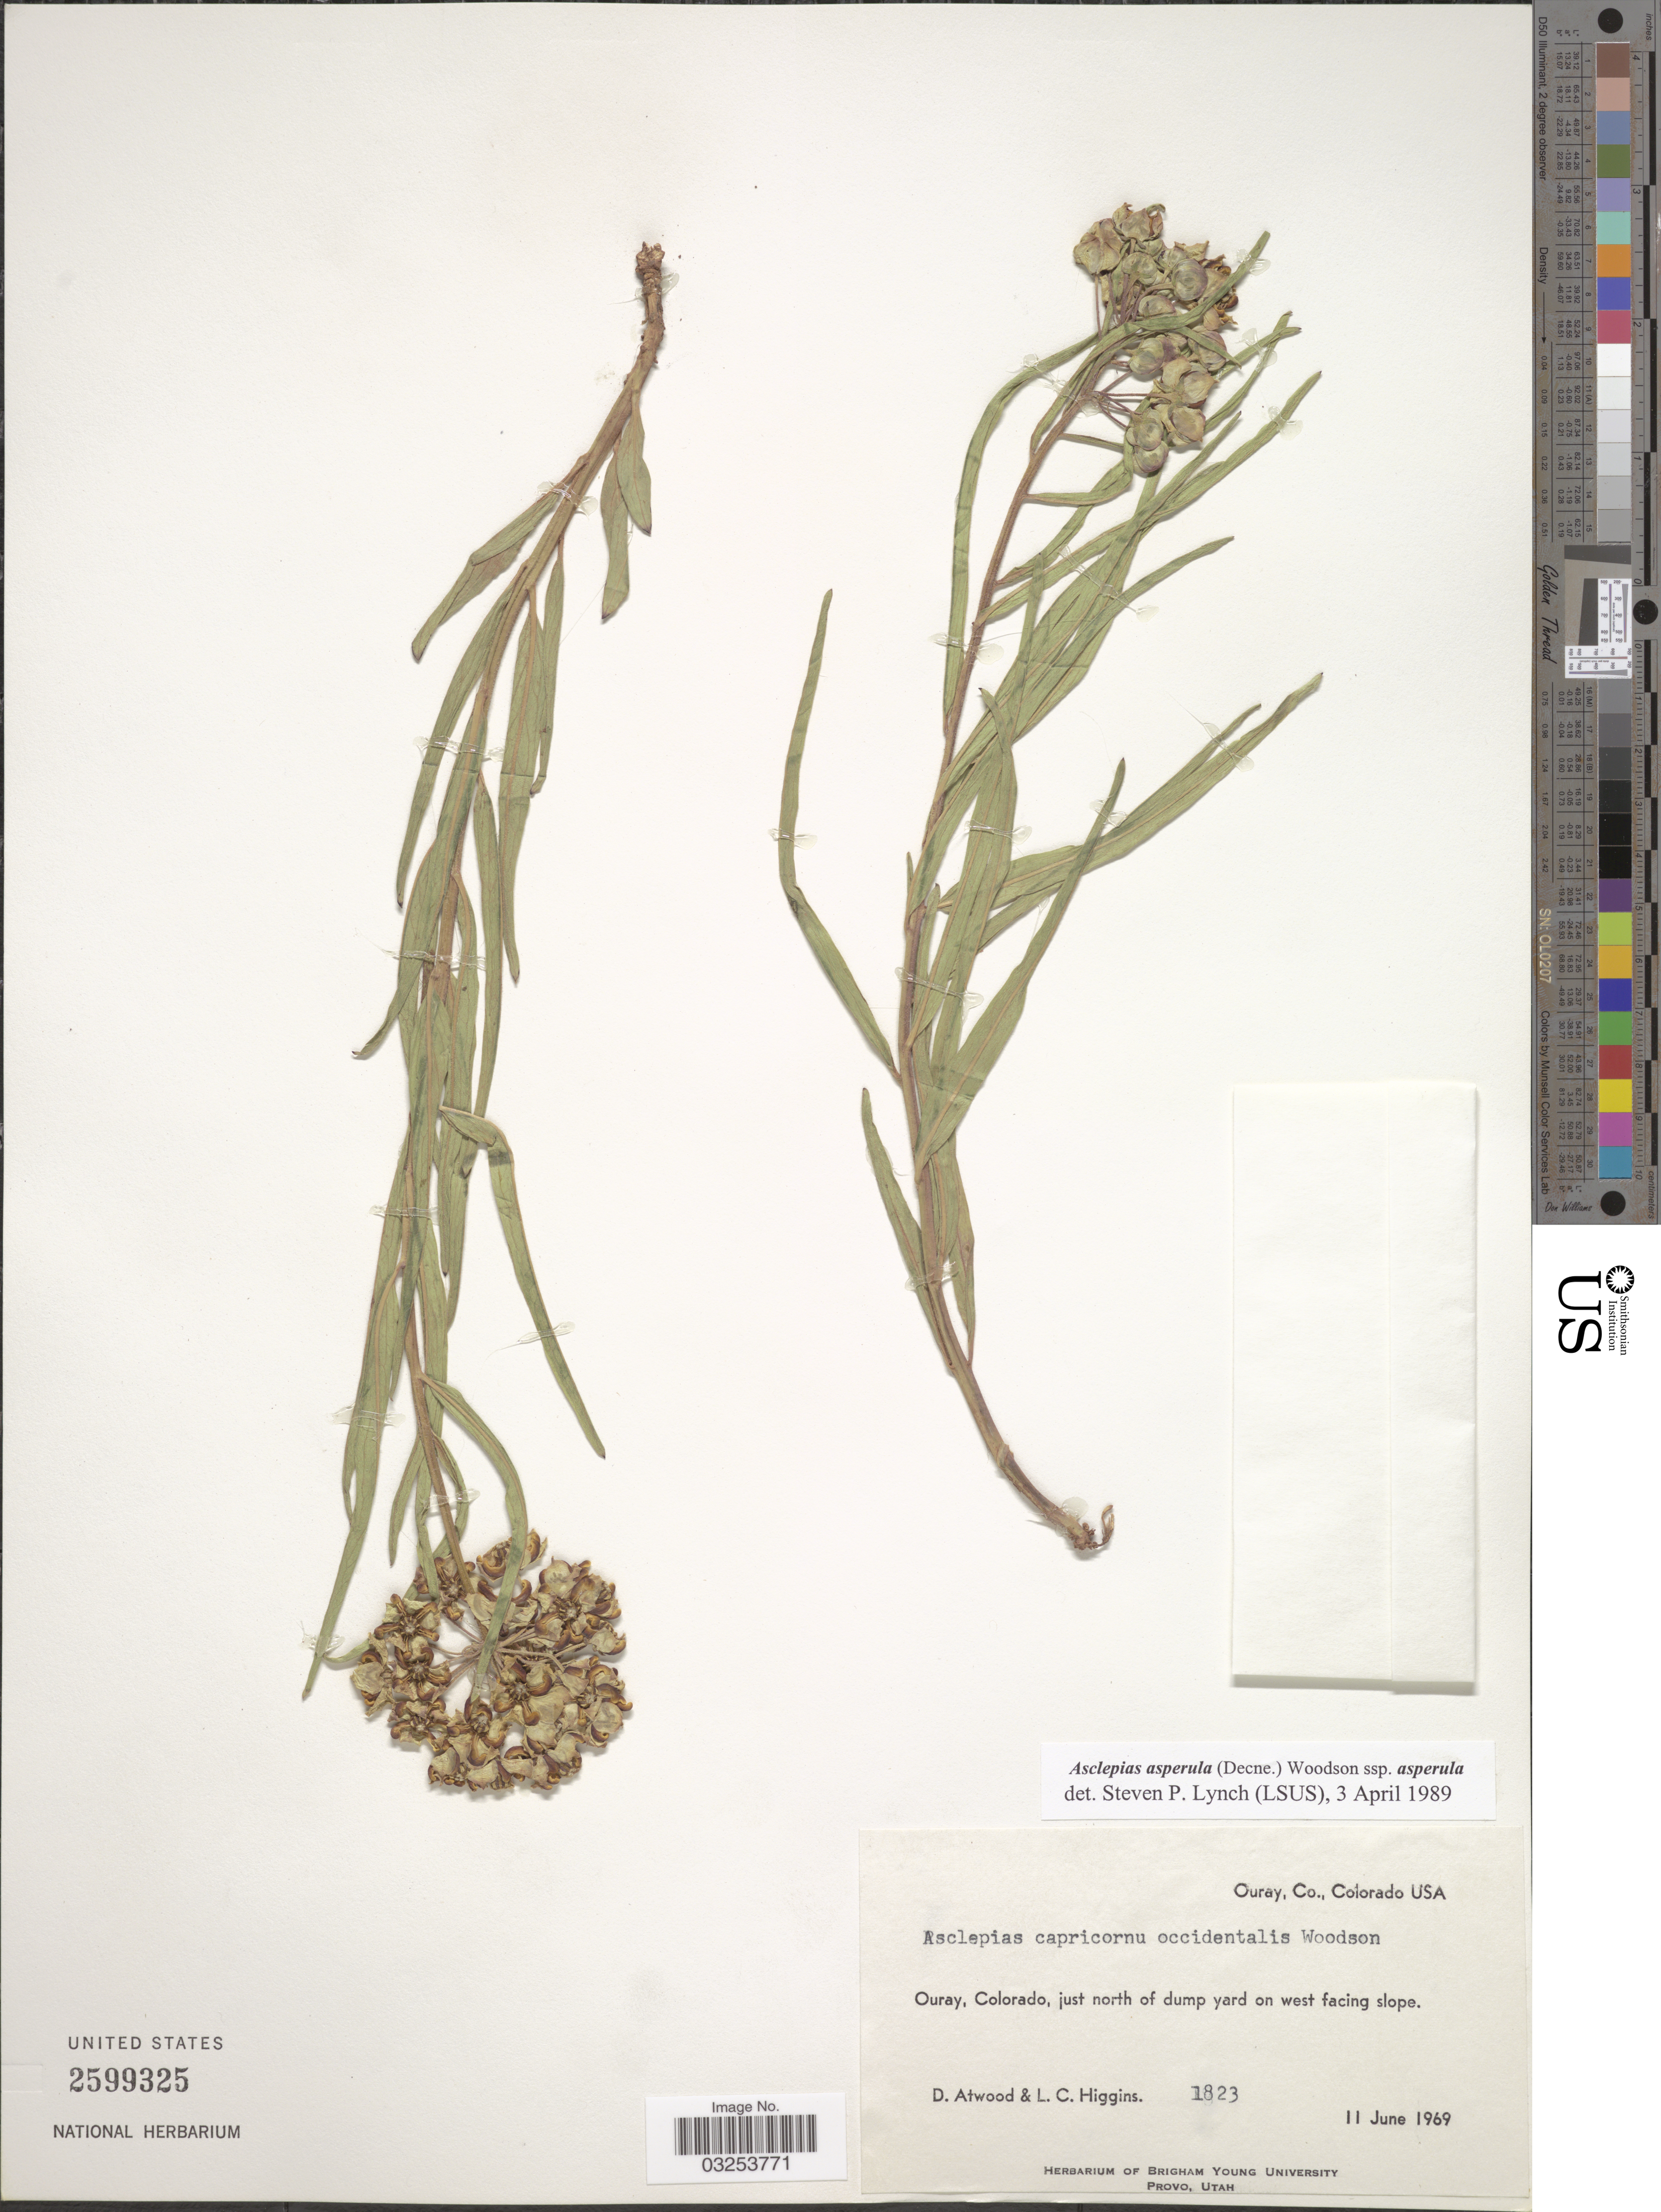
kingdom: Plantae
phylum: Tracheophyta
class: Magnoliopsida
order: Gentianales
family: Apocynaceae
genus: Asclepias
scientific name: Asclepias asperula subsp. asperula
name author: (Decne.) Woodson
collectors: D. Atwood & L. Higgins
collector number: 1823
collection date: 1969-06-11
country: United States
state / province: Colorado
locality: Ouray, Co. Ouray, just north of dump yard on west facing slope.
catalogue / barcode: US 2599325